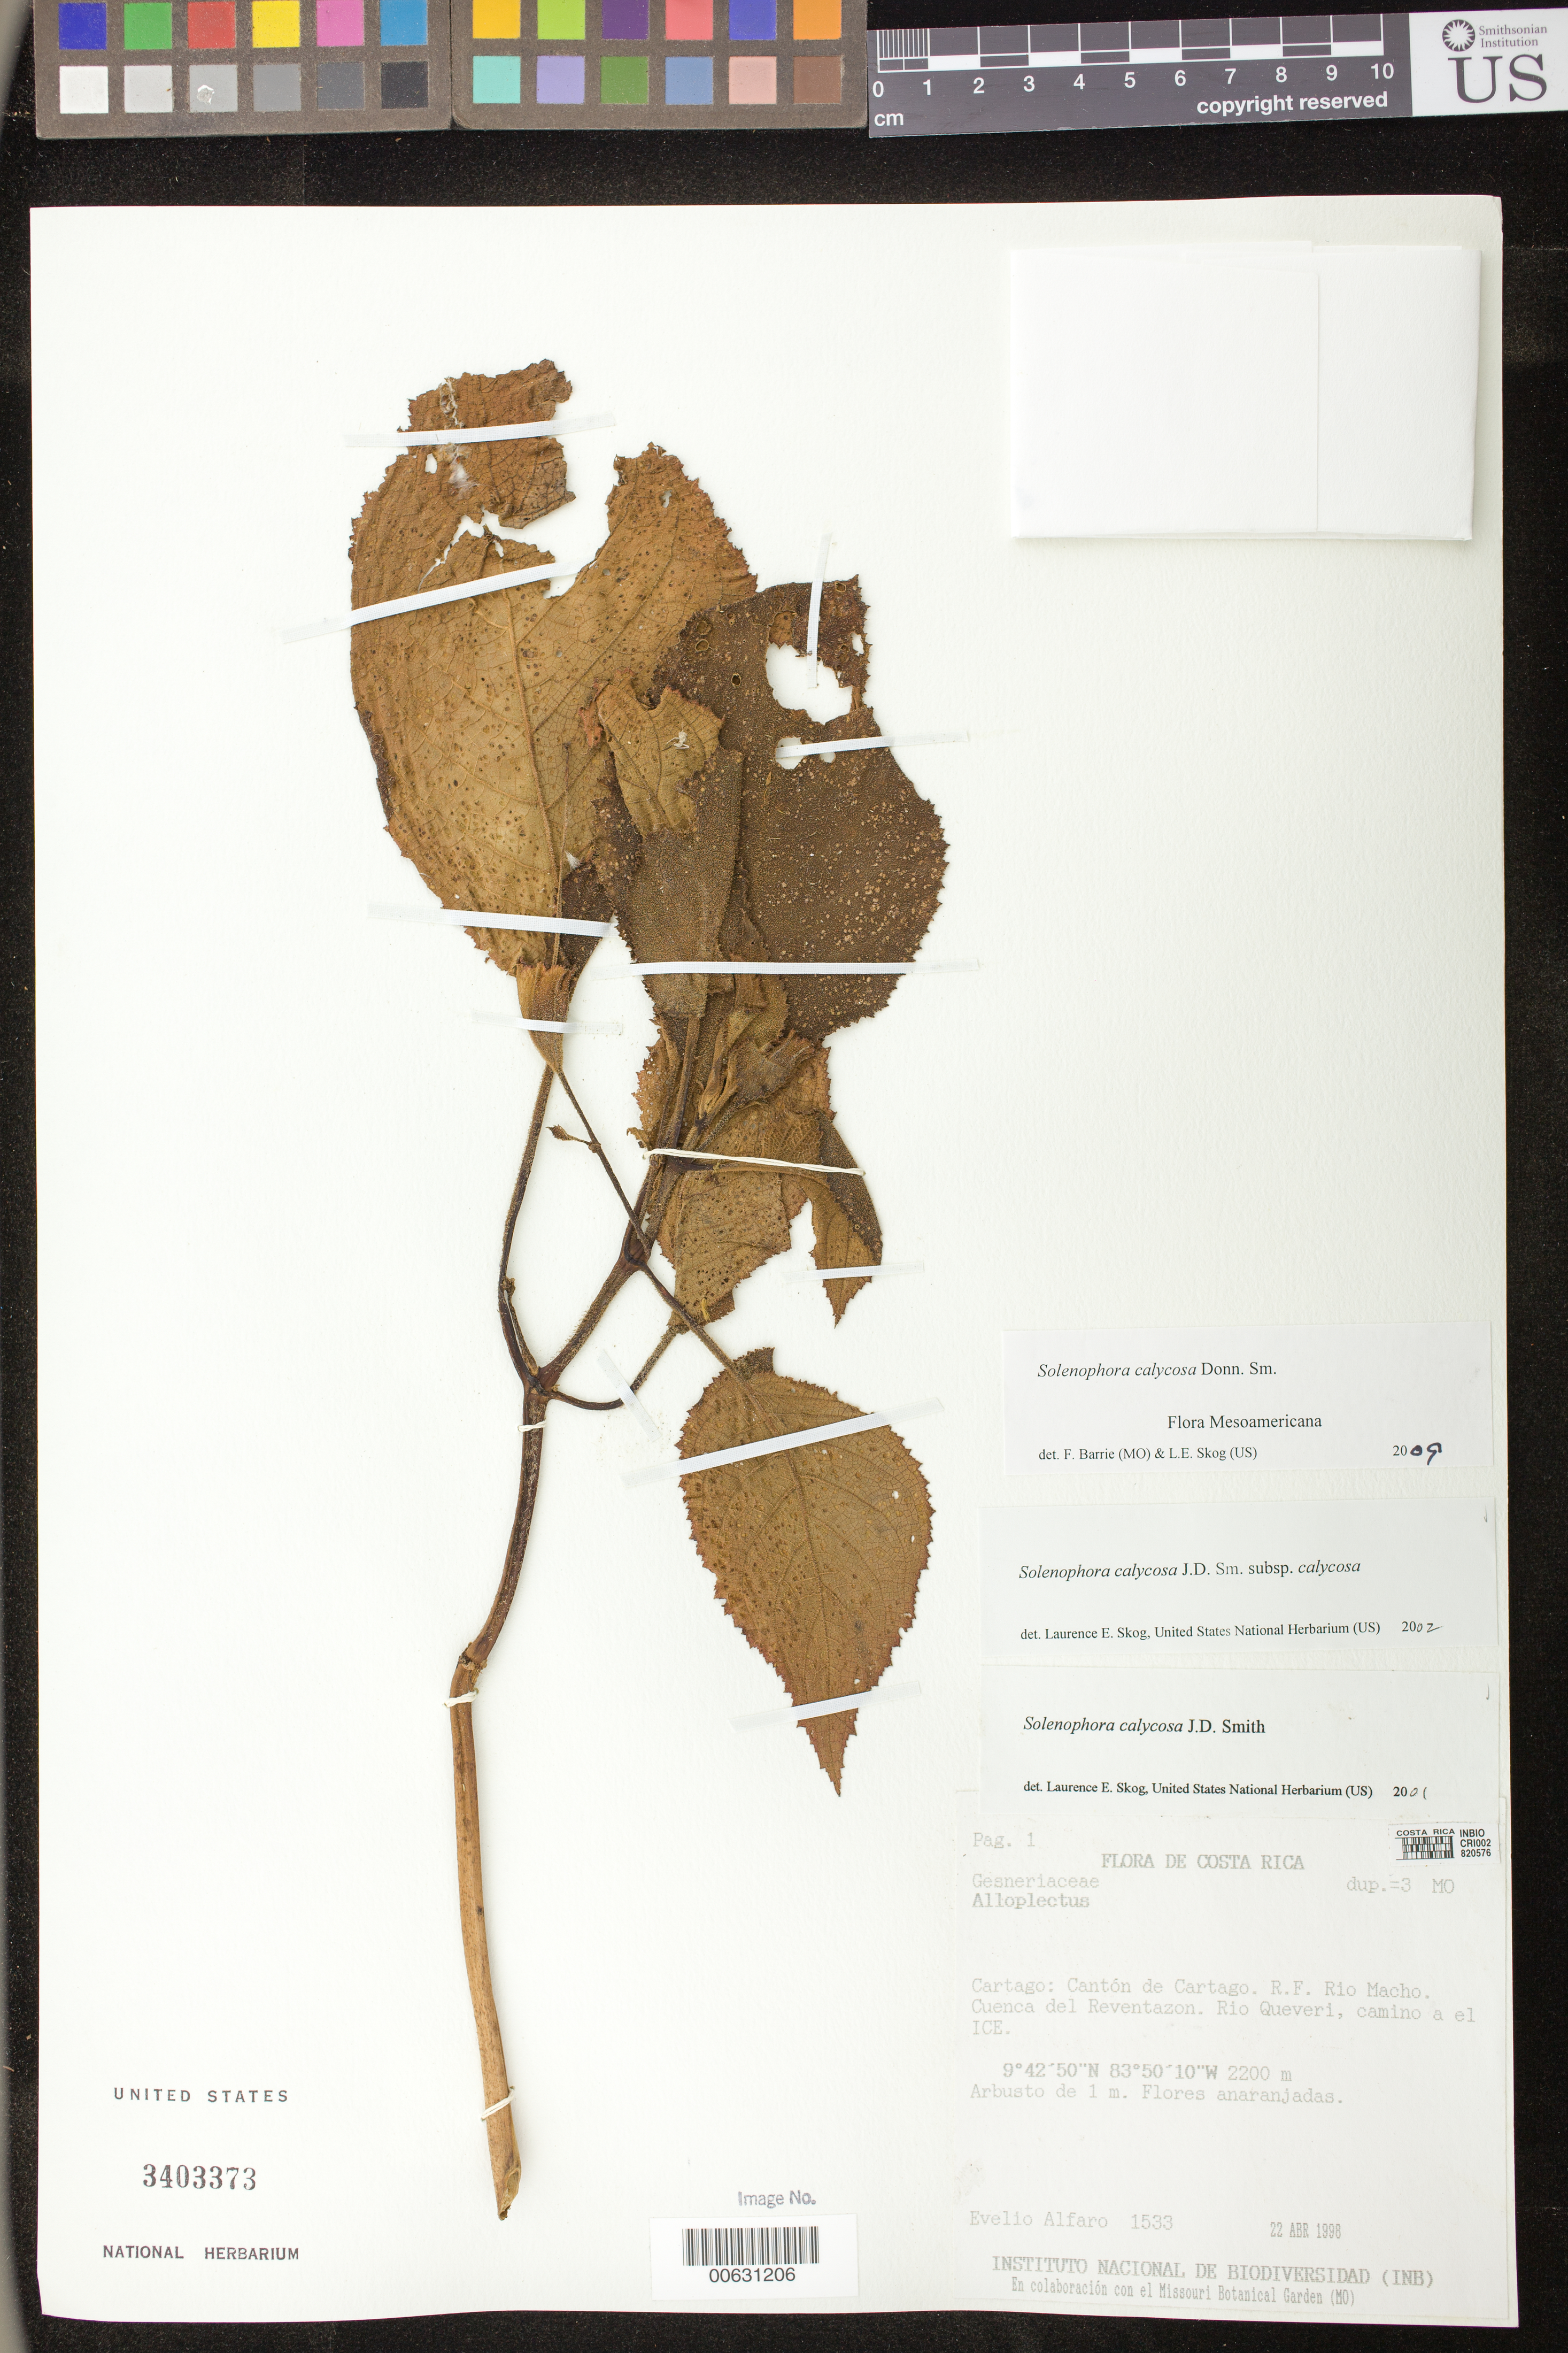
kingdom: Plantae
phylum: Tracheophyta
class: Magnoliopsida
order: Lamiales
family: Gesneriaceae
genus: Solenophora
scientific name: Solenophora calycosa Donn. Sm. subsp. calycosa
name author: (Donn. Sm.) Donn. Sm.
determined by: Skog, Laurence E.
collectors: E. Alfaro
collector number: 1533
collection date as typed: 22 Apr 1998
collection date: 1998-04-22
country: Costa Rica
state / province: Cartago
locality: Cantón de Cartago, R.F. Rio Macho, Cuenca del Reventazon, Rio Queveri, camino a el ICE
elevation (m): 2200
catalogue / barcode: US 3403373